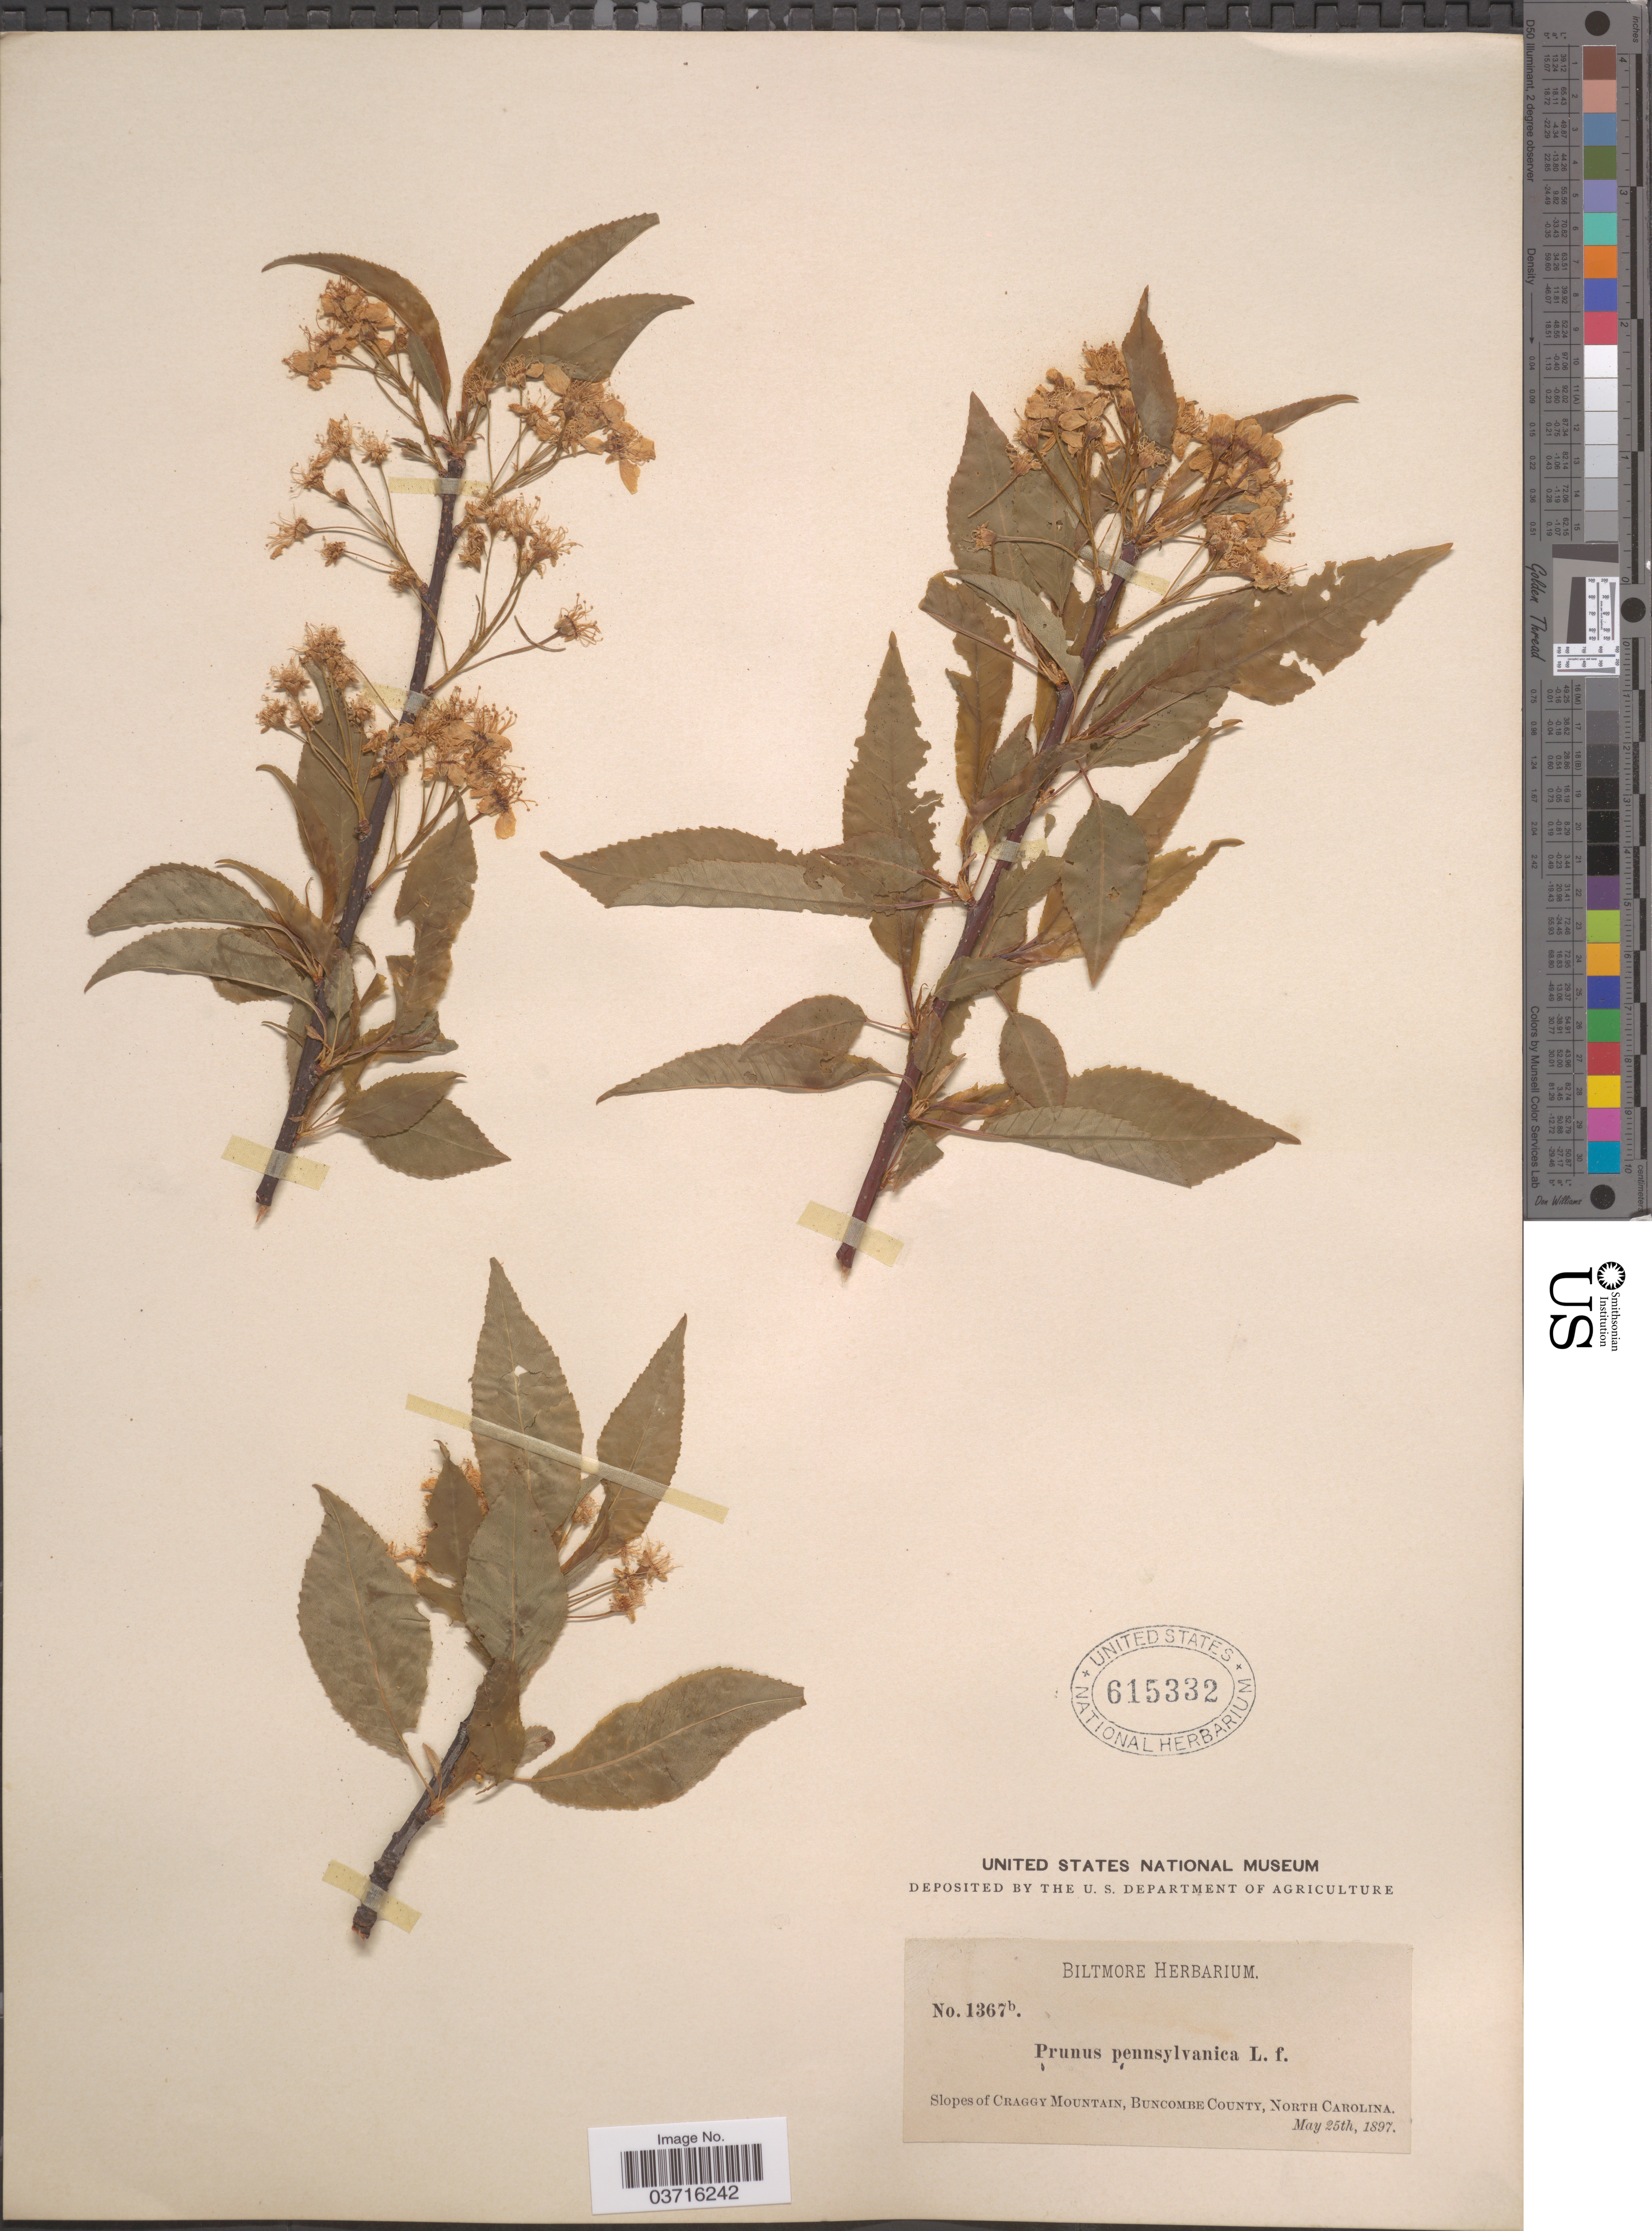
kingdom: Plantae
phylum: Tracheophyta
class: Magnoliopsida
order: Rosales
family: Rosaceae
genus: Prunus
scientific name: Prunus pensylvanica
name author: L. f.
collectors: ex herb. Biltmore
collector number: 1367b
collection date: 1897-05-25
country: United States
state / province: North Carolina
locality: Slopes of Craggy Mountain, Buncombe County.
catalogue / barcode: US 615332